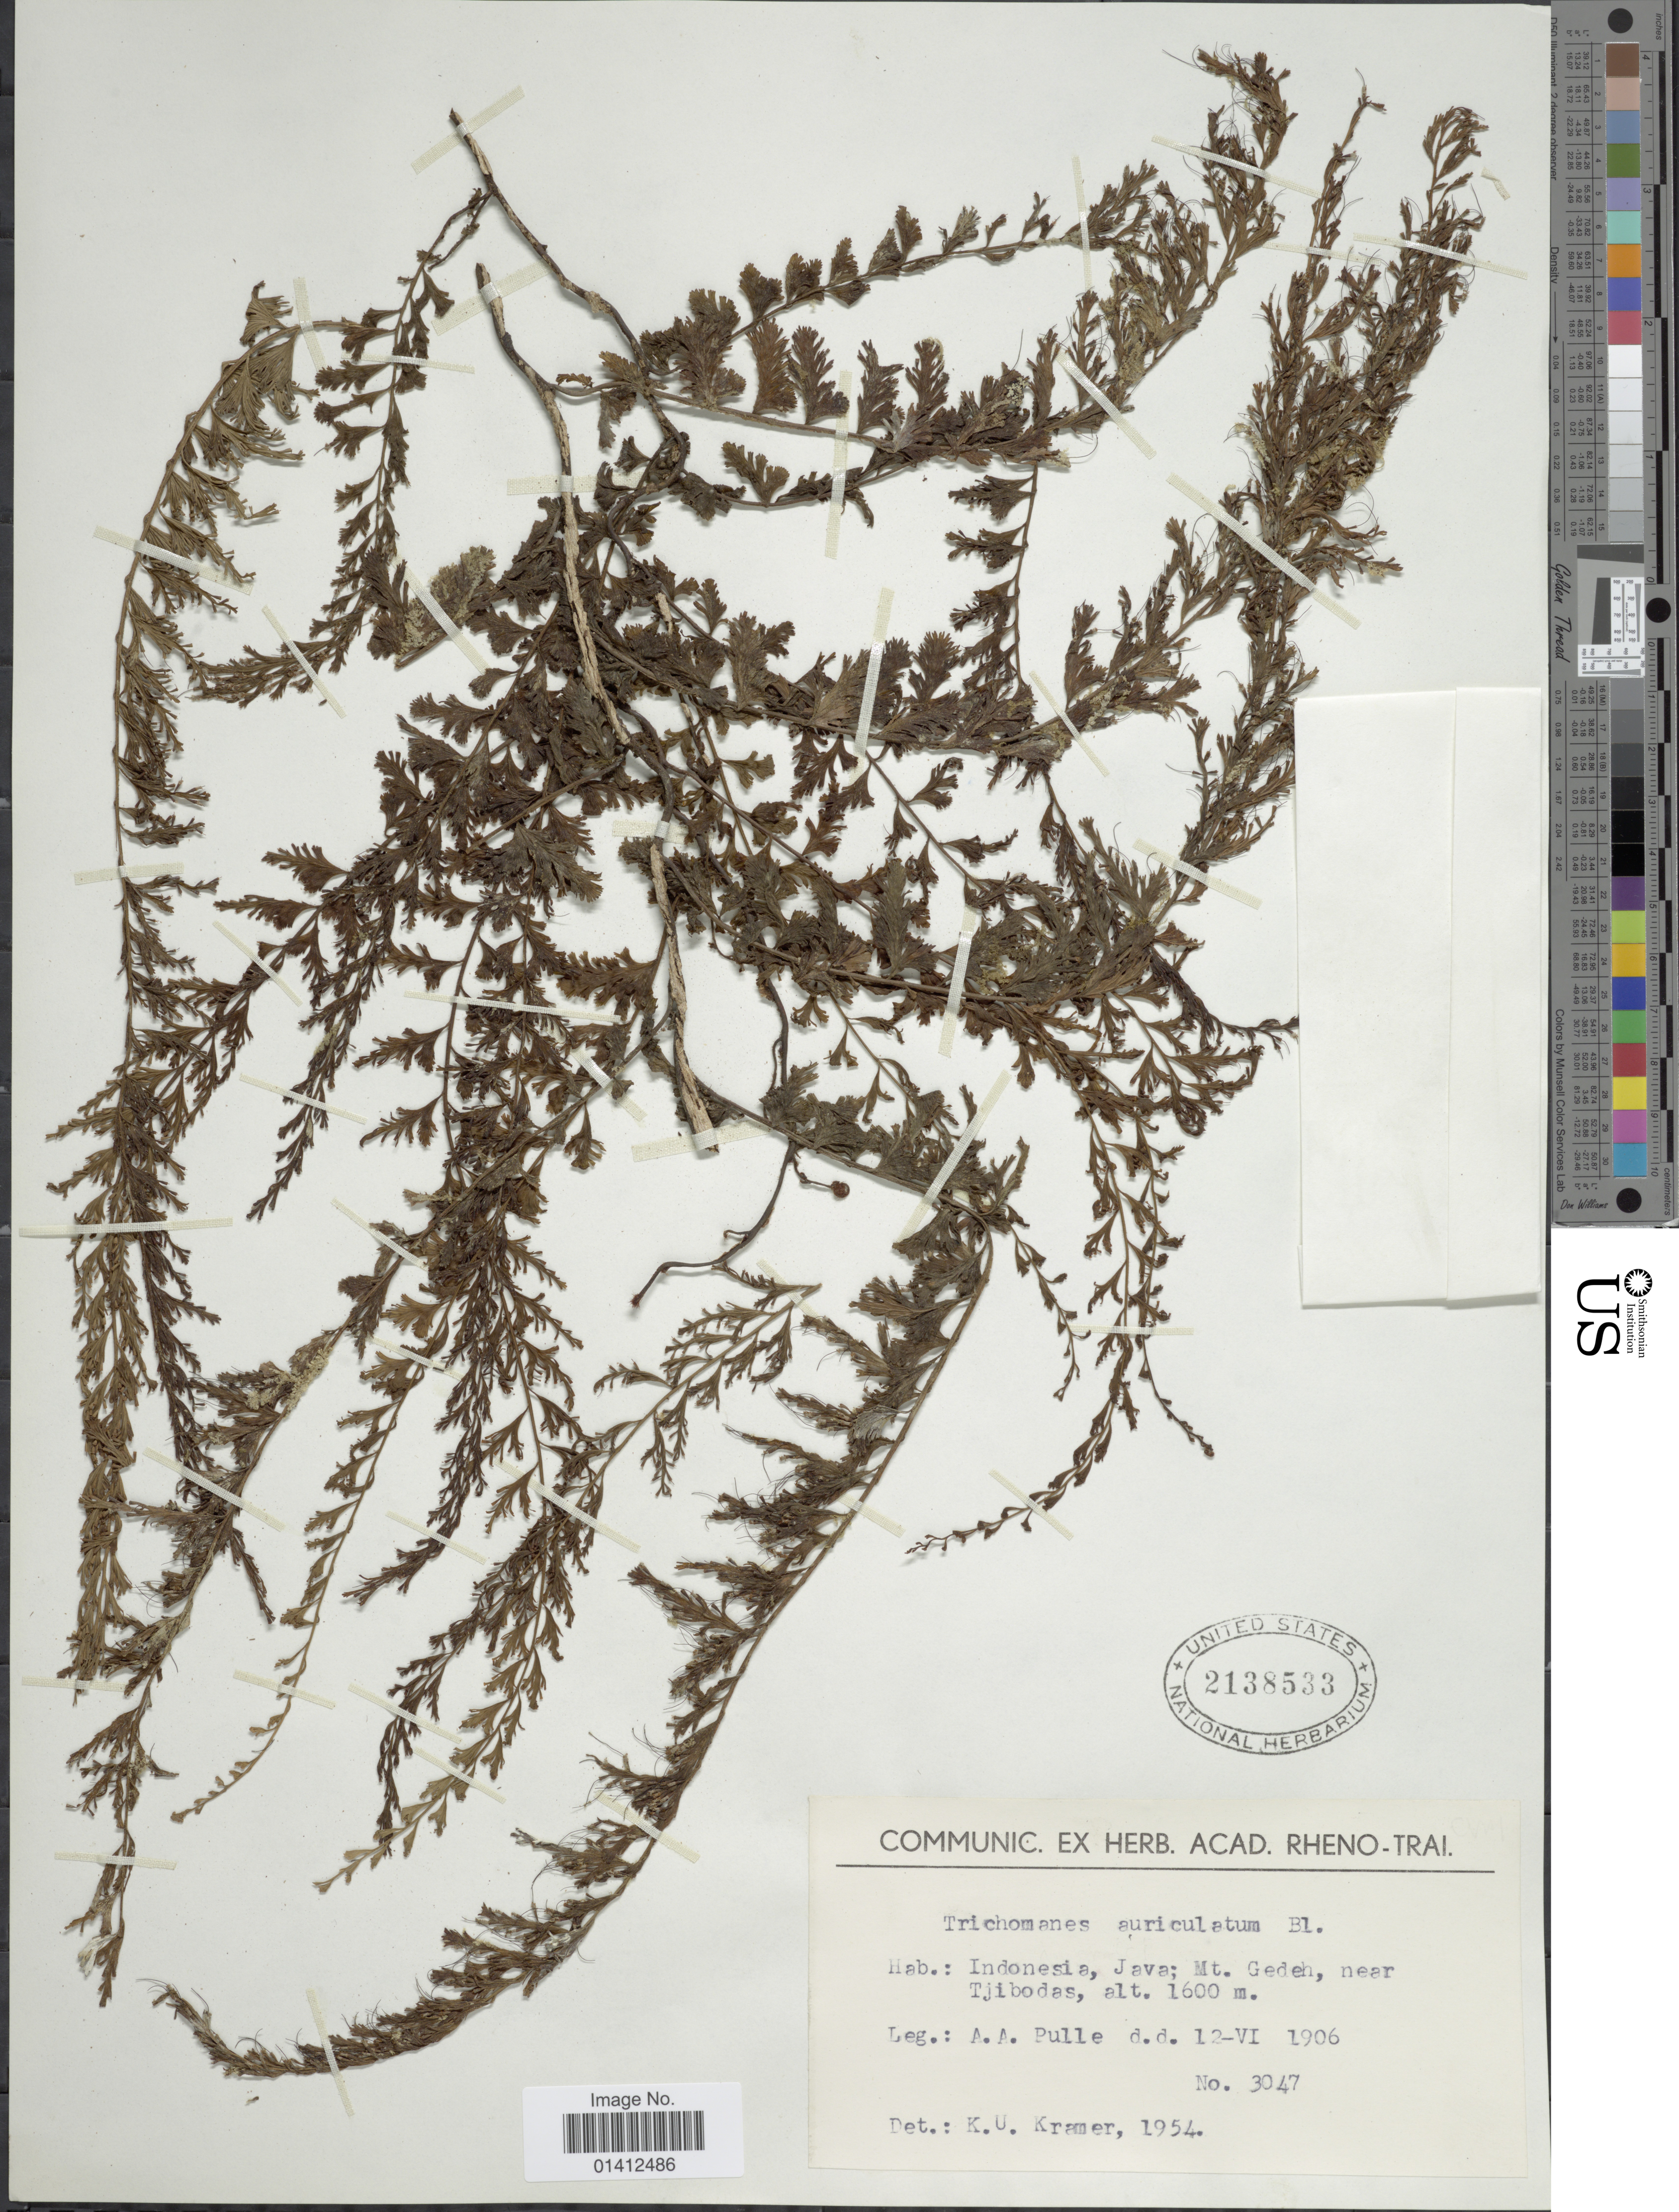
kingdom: Plantae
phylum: Tracheophyta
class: Polypodiopsida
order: Hymenophyllales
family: Hymenophyllaceae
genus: Vandenboschia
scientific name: Vandenboschia auriculata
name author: (Blume) Copel.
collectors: A. A. Pulle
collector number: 3047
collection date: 1906-06-12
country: Indonesia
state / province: Java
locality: Mt Gedeh, near Tjibodas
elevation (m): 1600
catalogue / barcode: US 2138533